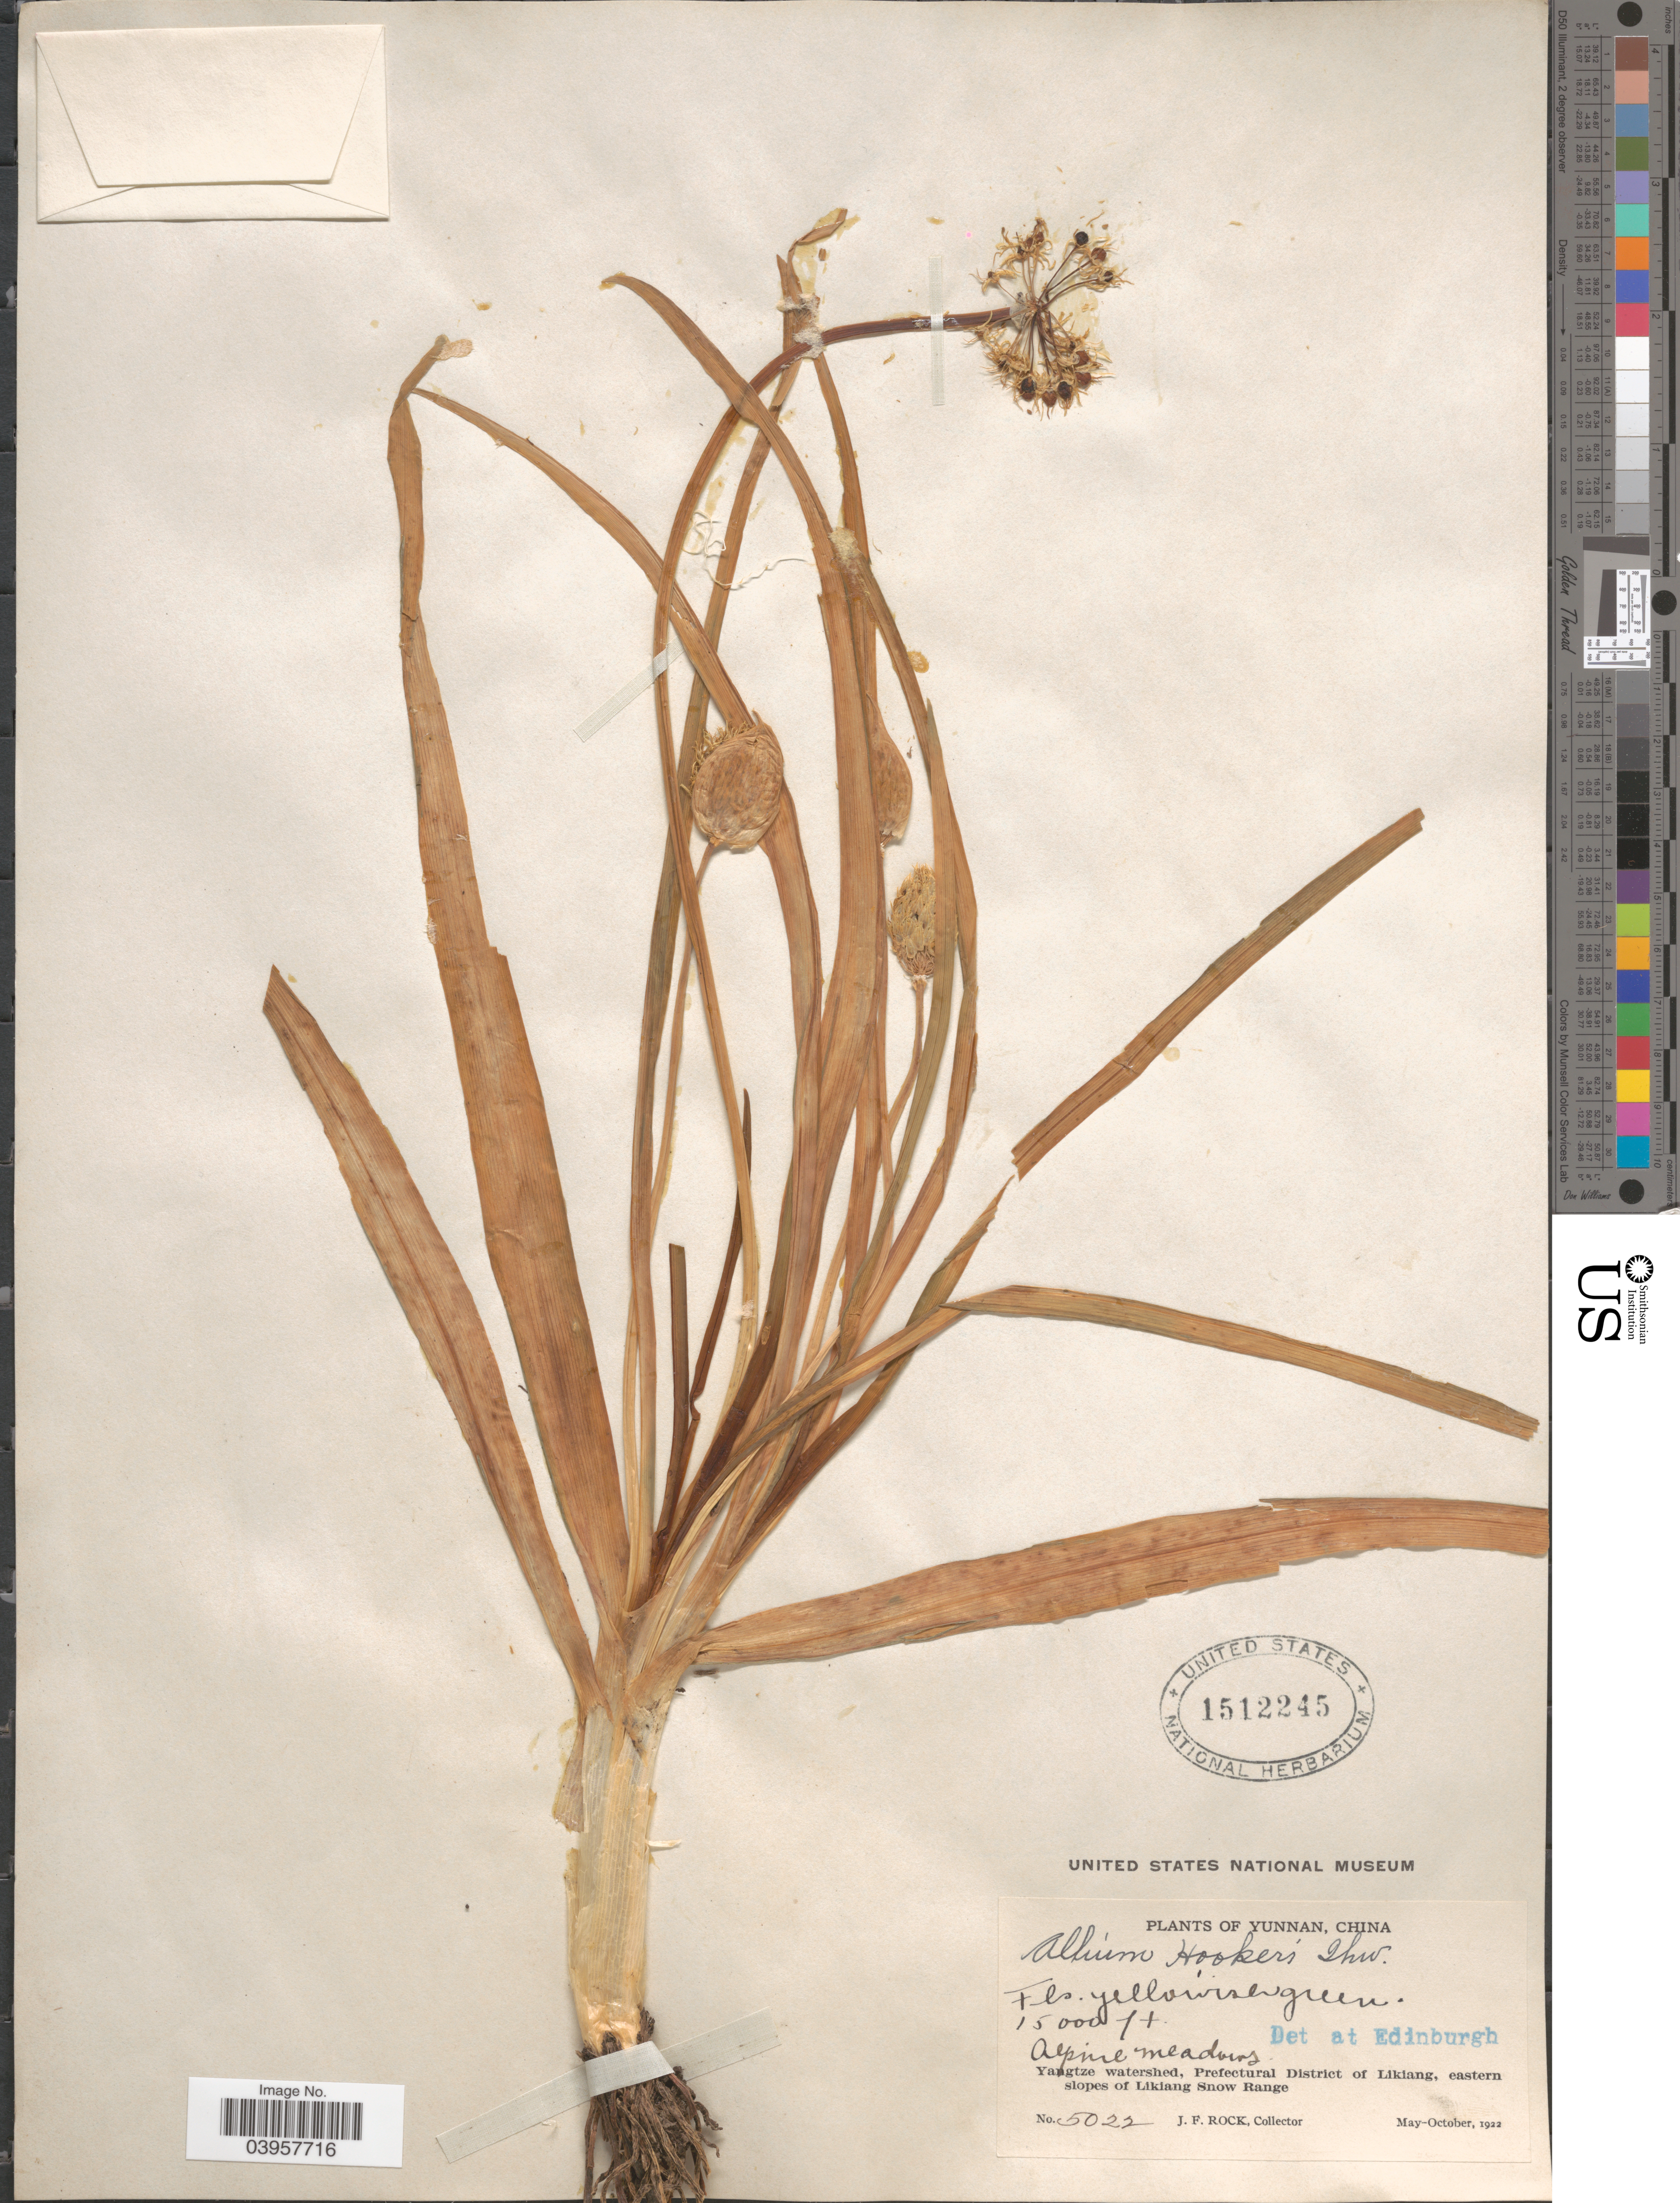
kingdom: Plantae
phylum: Tracheophyta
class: Liliopsida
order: Asparagales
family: Amaryllidaceae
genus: Allium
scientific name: Allium hookeri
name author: Thwaites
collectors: J. Rock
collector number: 5022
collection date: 1922-05/1922-10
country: China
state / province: Yunnan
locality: Yangtze watershed, Prefectural District of Likiang, eastern slopes of Likiang Snow Range.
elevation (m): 4572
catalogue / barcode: US 1512245